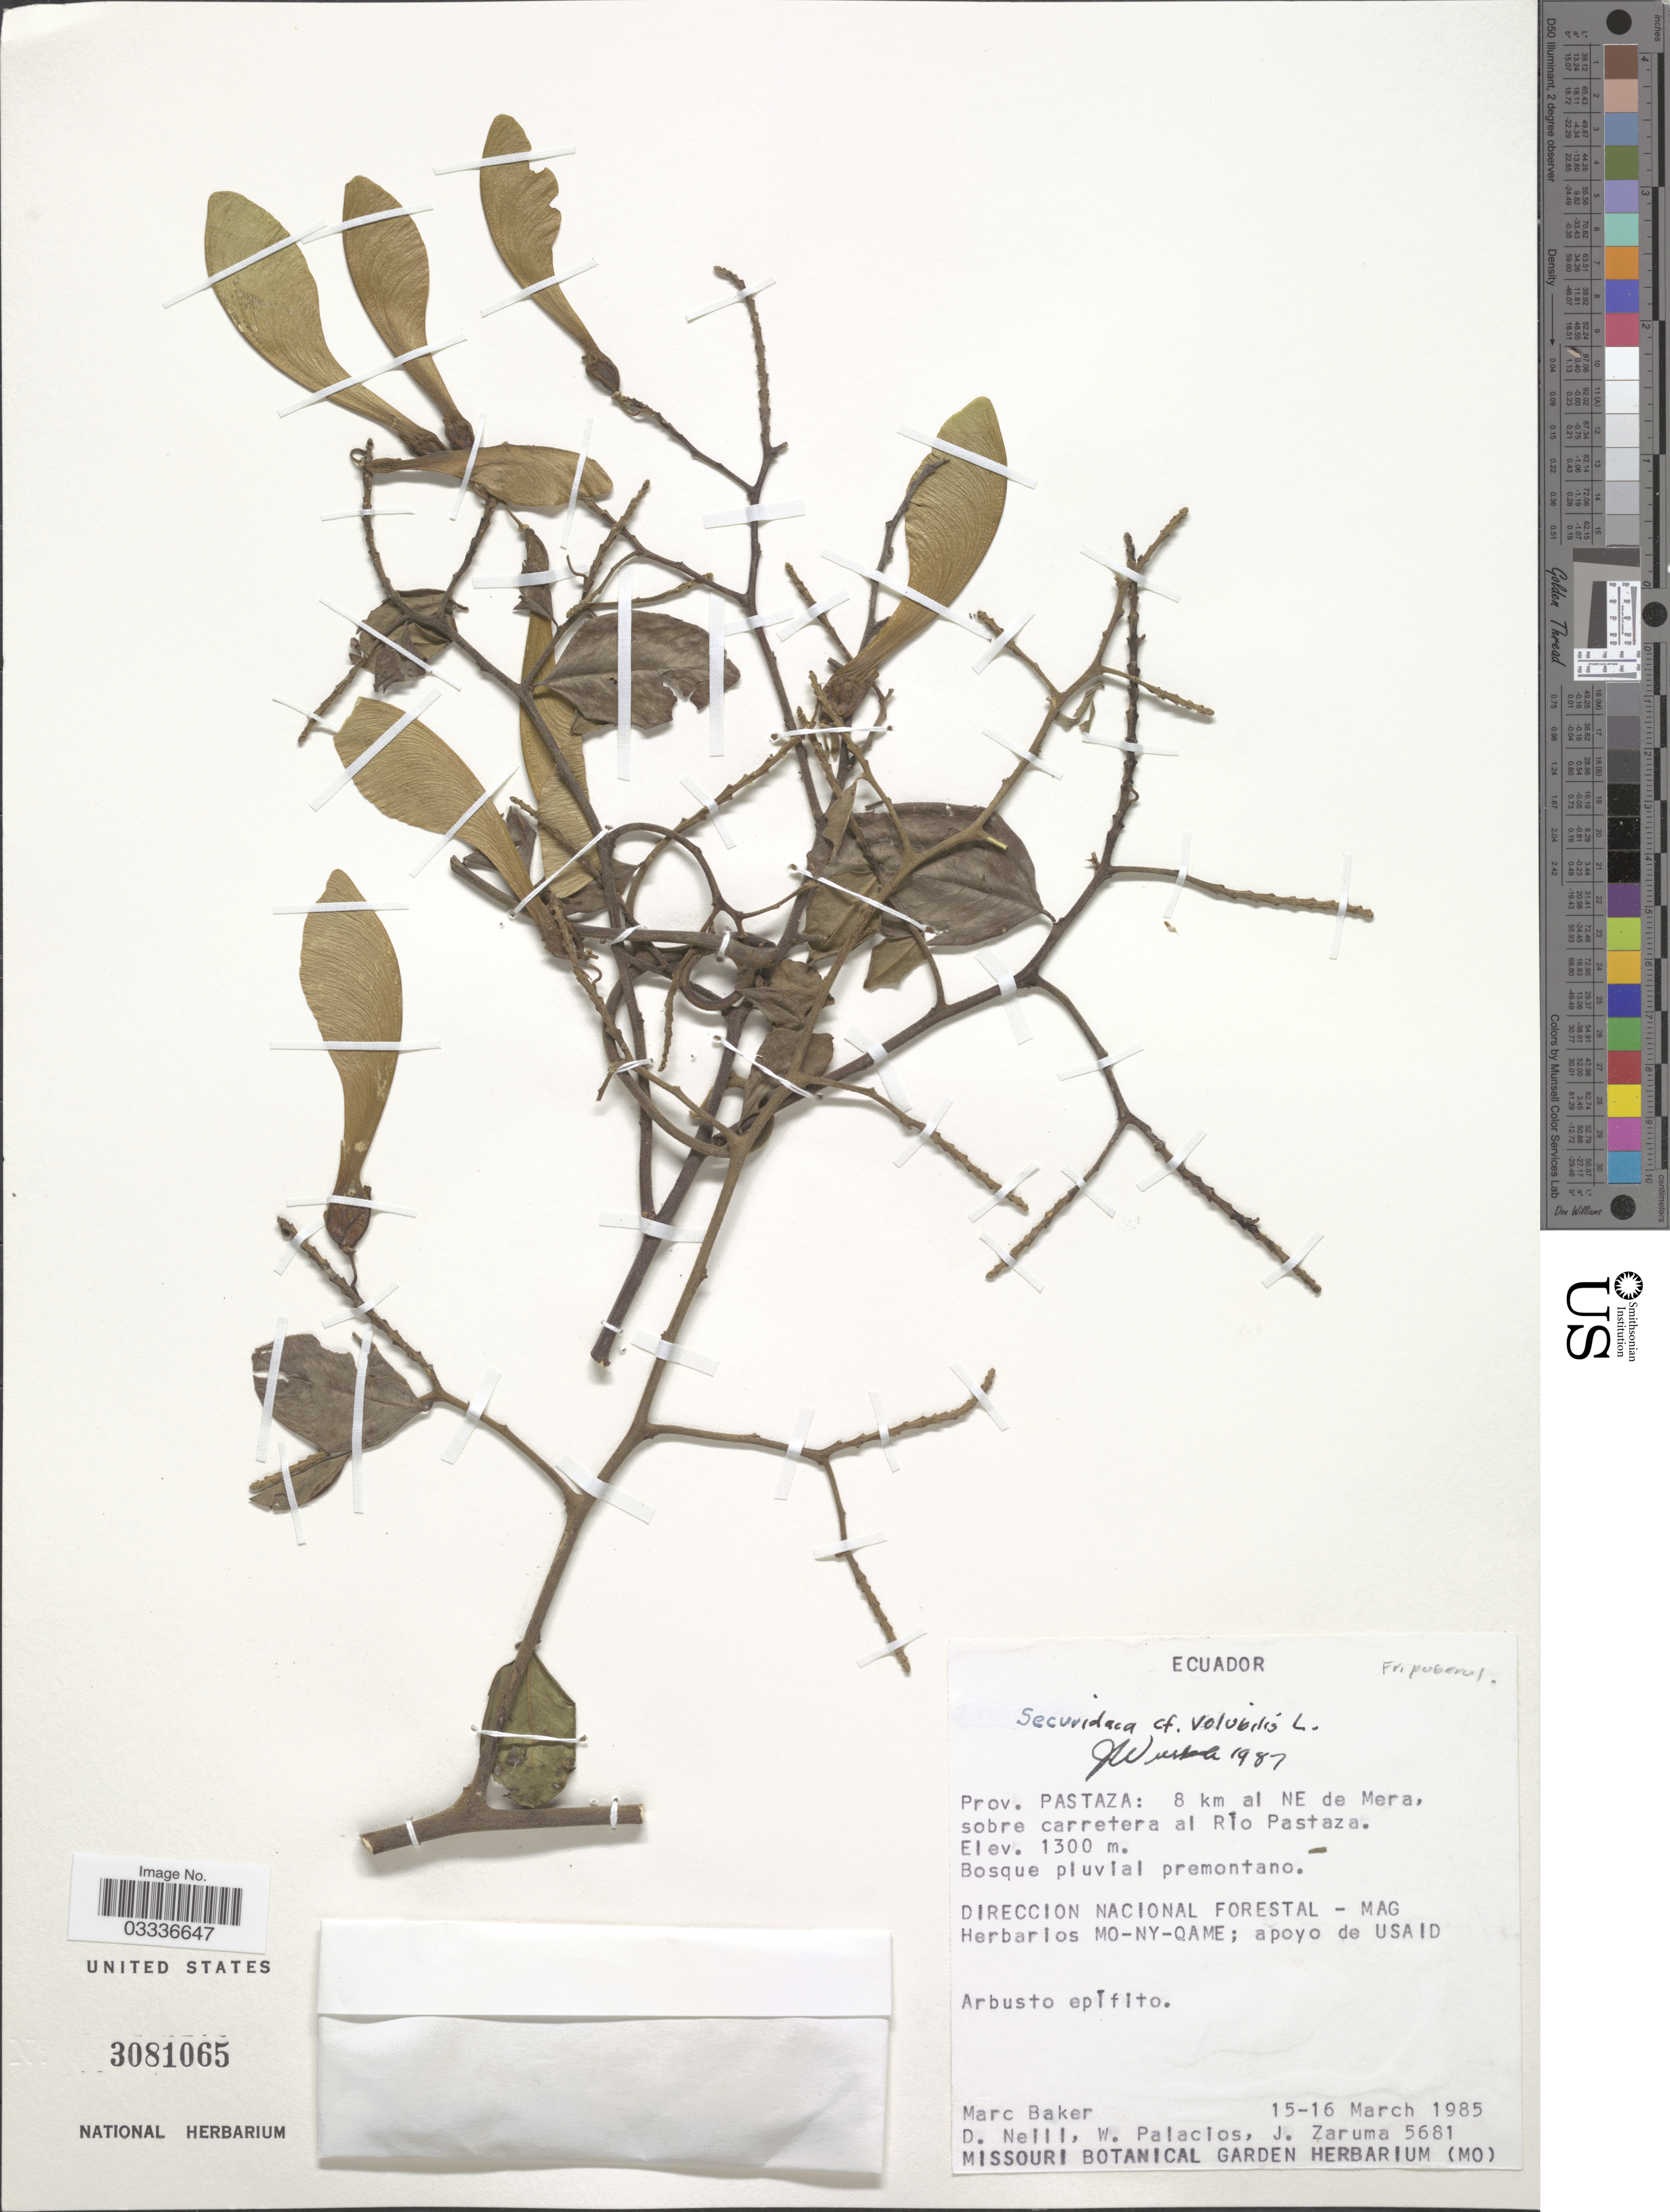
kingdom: Plantae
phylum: Tracheophyta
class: Magnoliopsida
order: Fabales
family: Polygalaceae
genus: Securidaca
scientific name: Securidaca volubilis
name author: L.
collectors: M. A. Baker, D. Neill, W. Palacios & J. Zaruma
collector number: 5681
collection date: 1985-03-15/1985-03-16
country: Ecuador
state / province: Pastaza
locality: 8 km al NE de Mera, sobre carretera al Río Pastaza.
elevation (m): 1300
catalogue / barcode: US 3081065